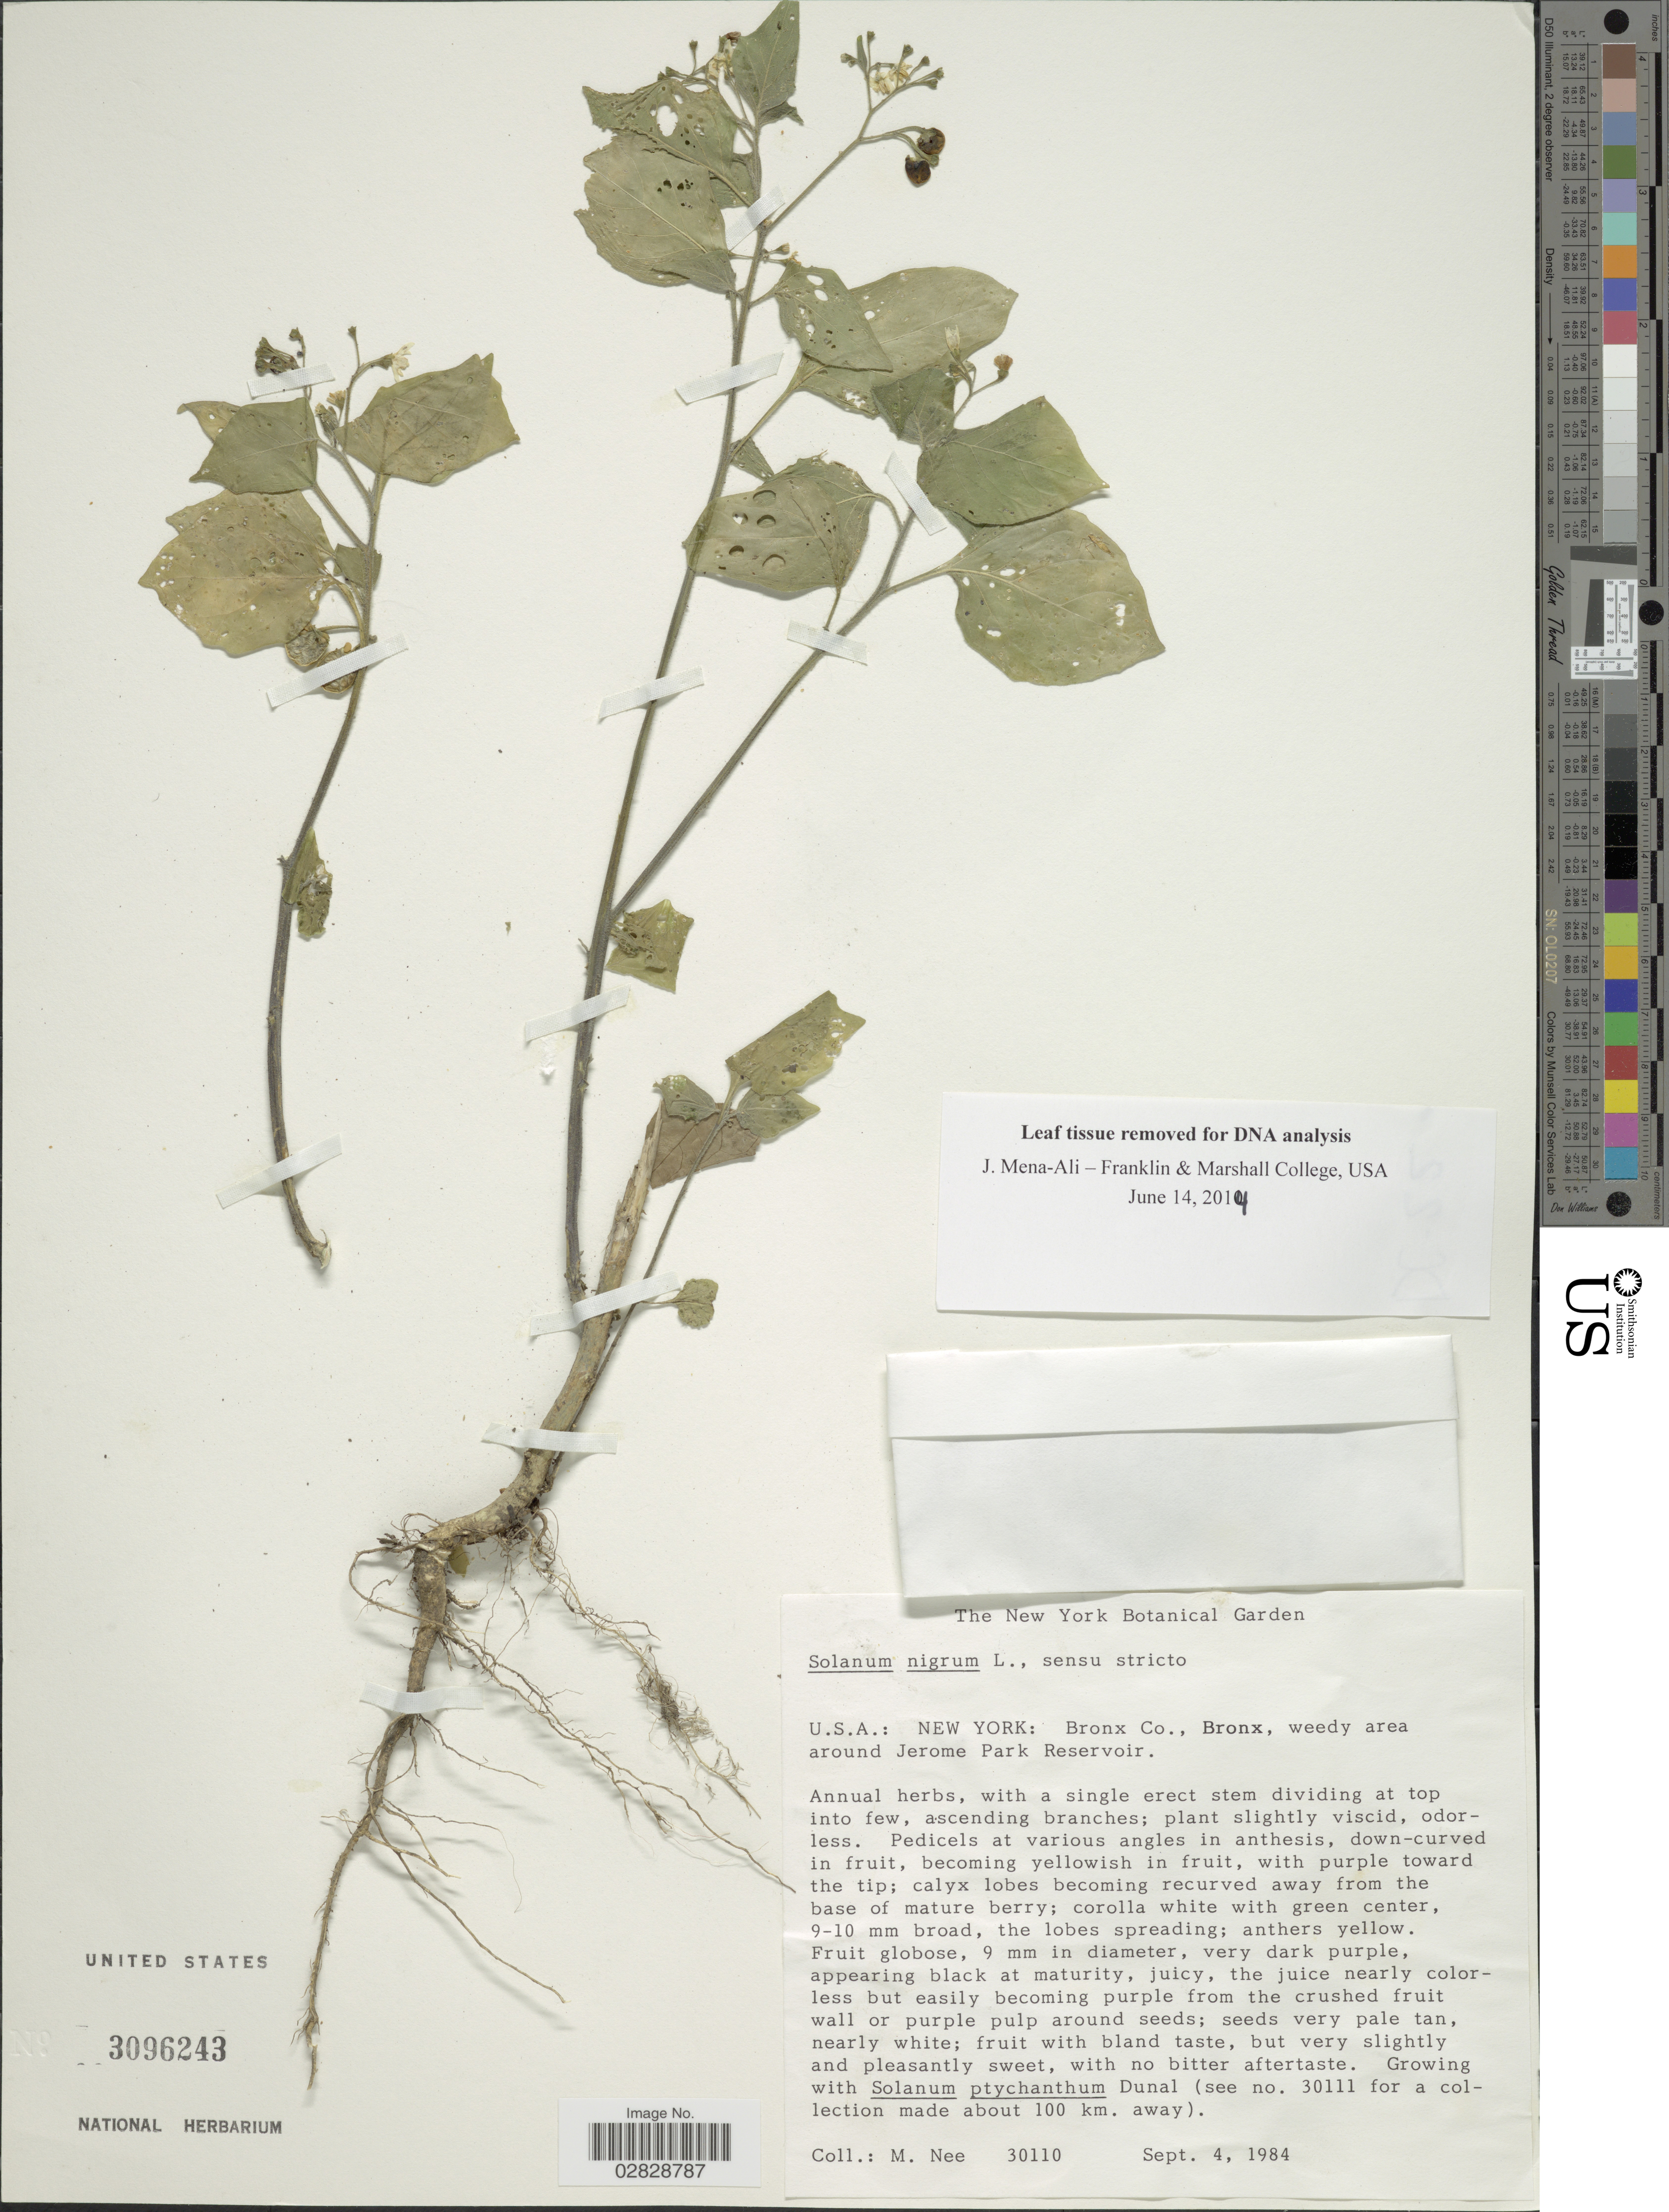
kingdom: Plantae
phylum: Tracheophyta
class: Magnoliopsida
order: Solanales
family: Solanaceae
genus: Solanum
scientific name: Solanum nigrum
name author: L.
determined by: Knapp, S. D.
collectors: M. Nee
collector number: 30110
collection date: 1984-09-04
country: United States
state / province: New York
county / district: Bronx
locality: around Jermone Park Reservoir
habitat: weedy area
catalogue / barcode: US 3096243